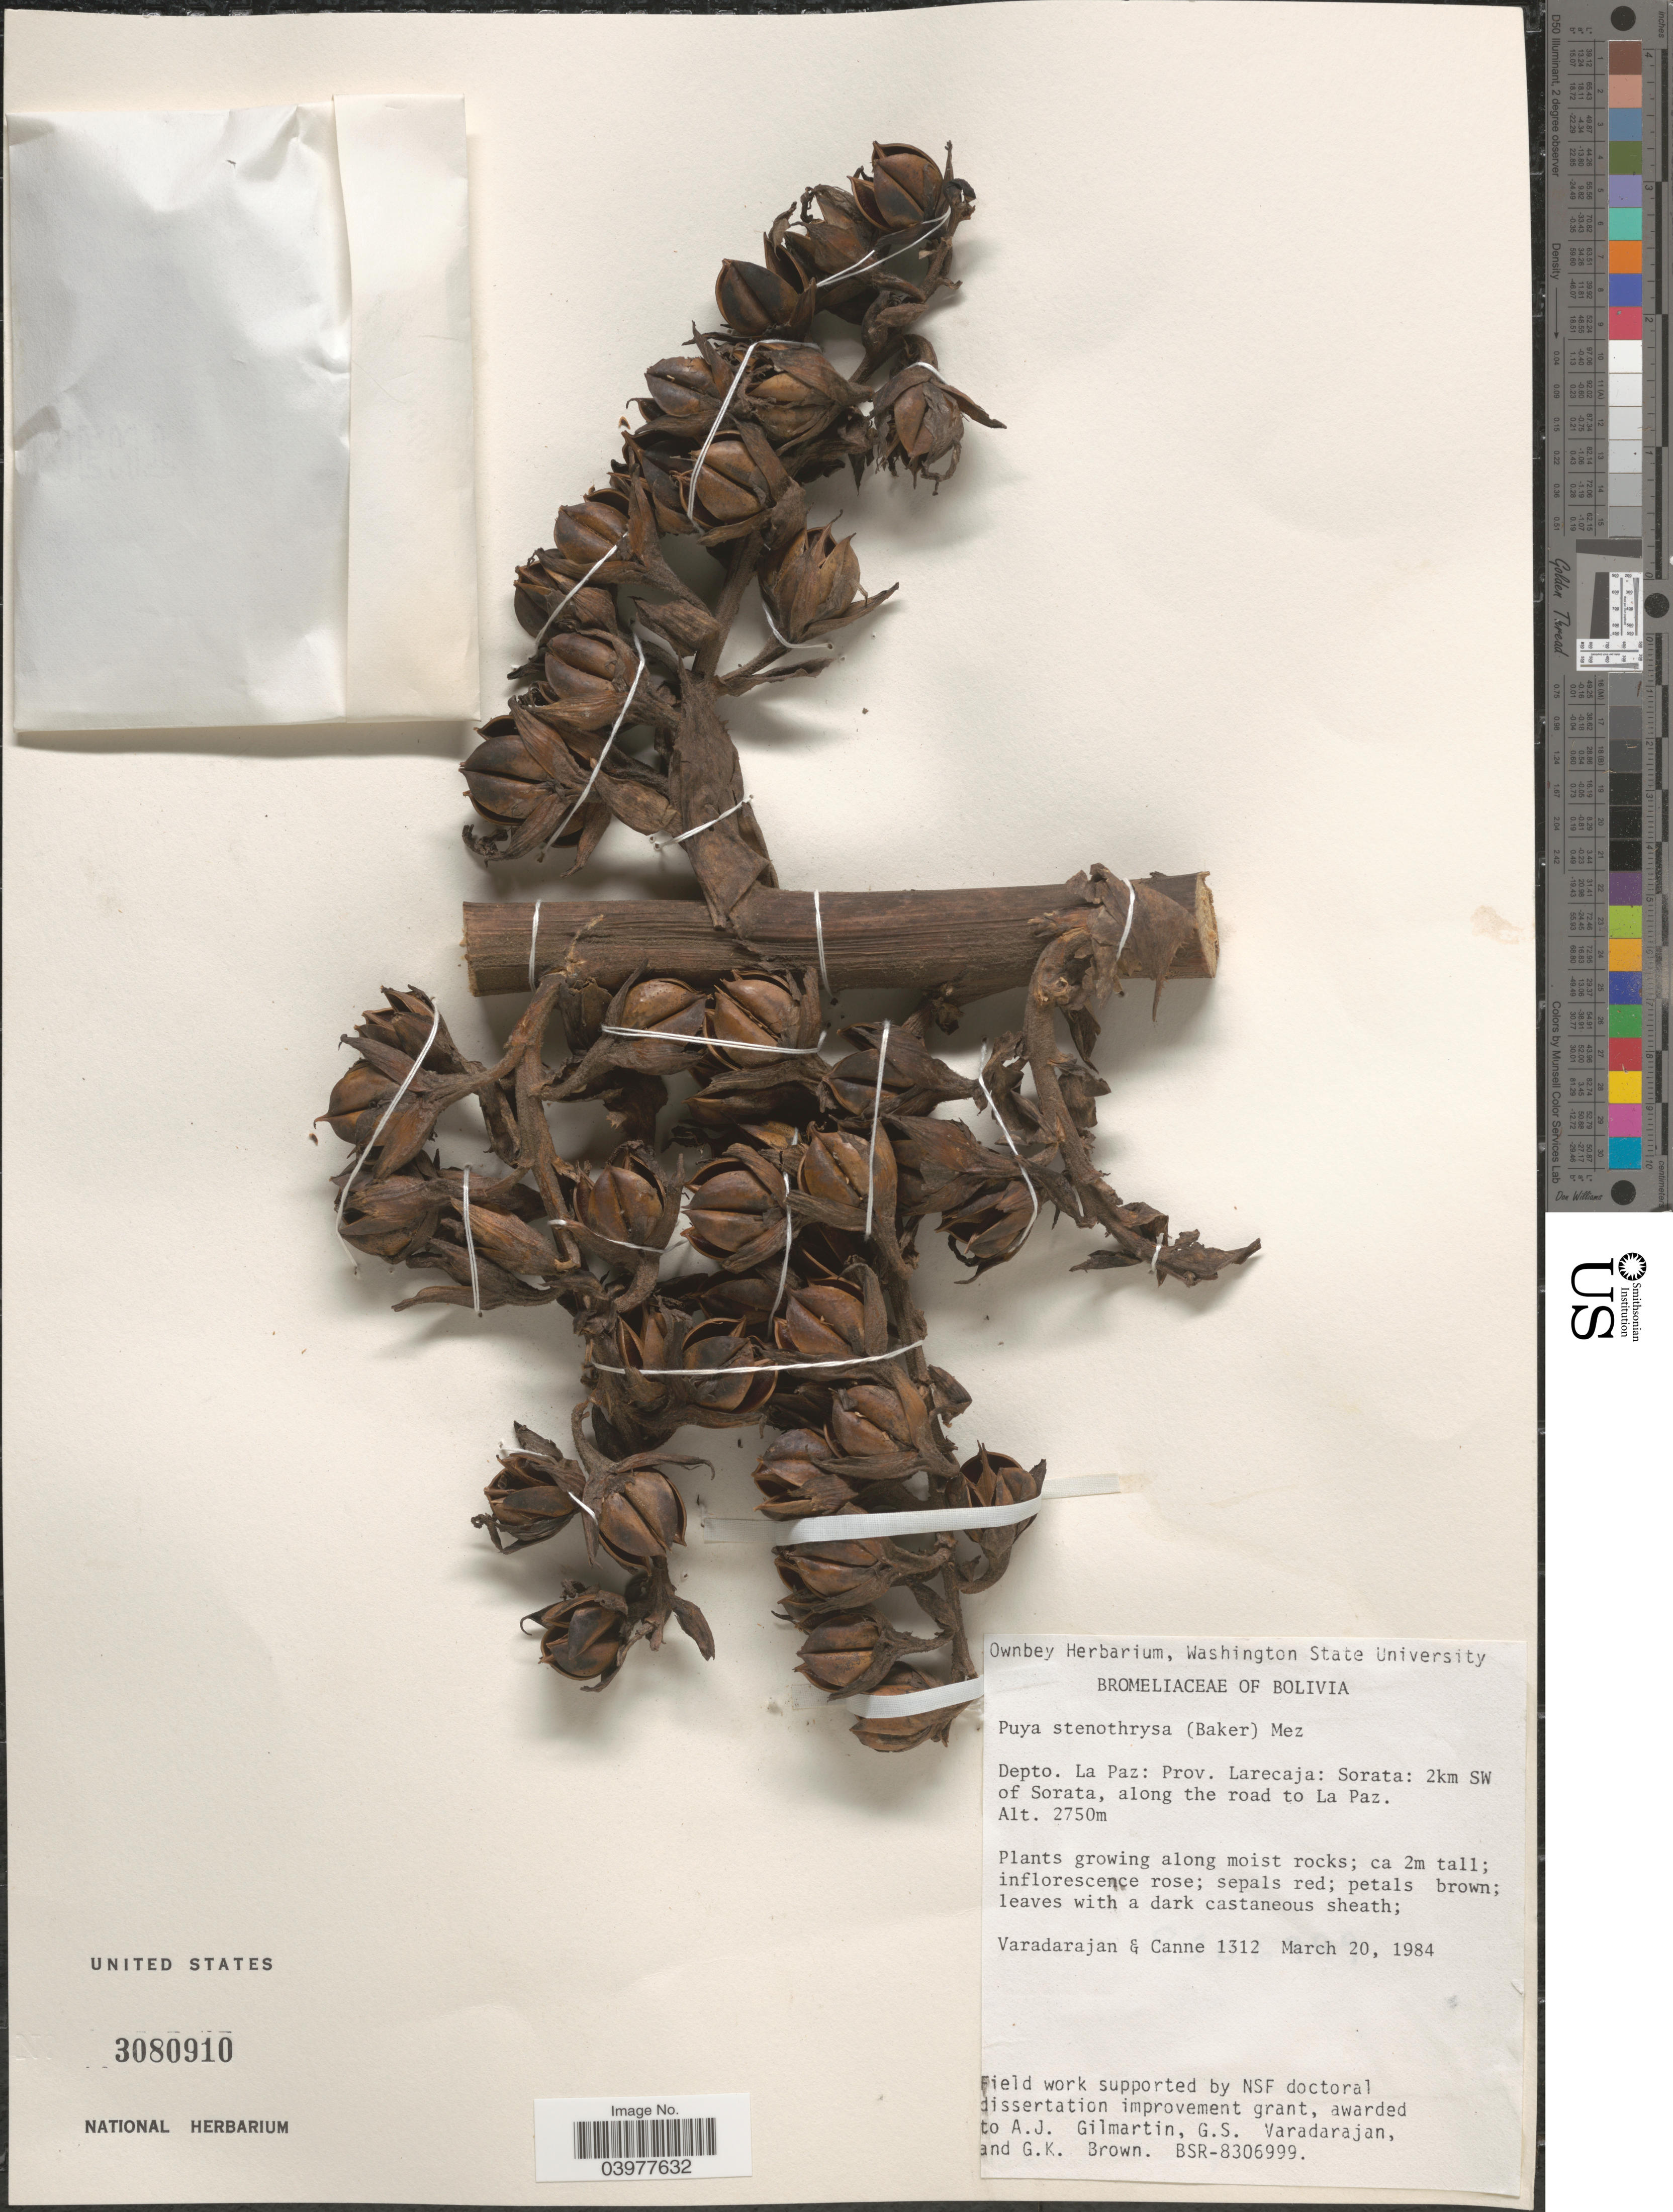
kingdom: Plantae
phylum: Tracheophyta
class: Liliopsida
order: Poales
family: Bromeliaceae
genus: Puya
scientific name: Puya stenothyrsa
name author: (Baker) Mez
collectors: G. S. Varadarajan & Canne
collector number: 1312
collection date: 1984-03-20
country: Bolivia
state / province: La Paz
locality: Depto. La Paz: Prov. Larecaja: Sorata: 2km SW of Sorata, along the road to La Paz.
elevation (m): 2750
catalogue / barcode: US 3080910